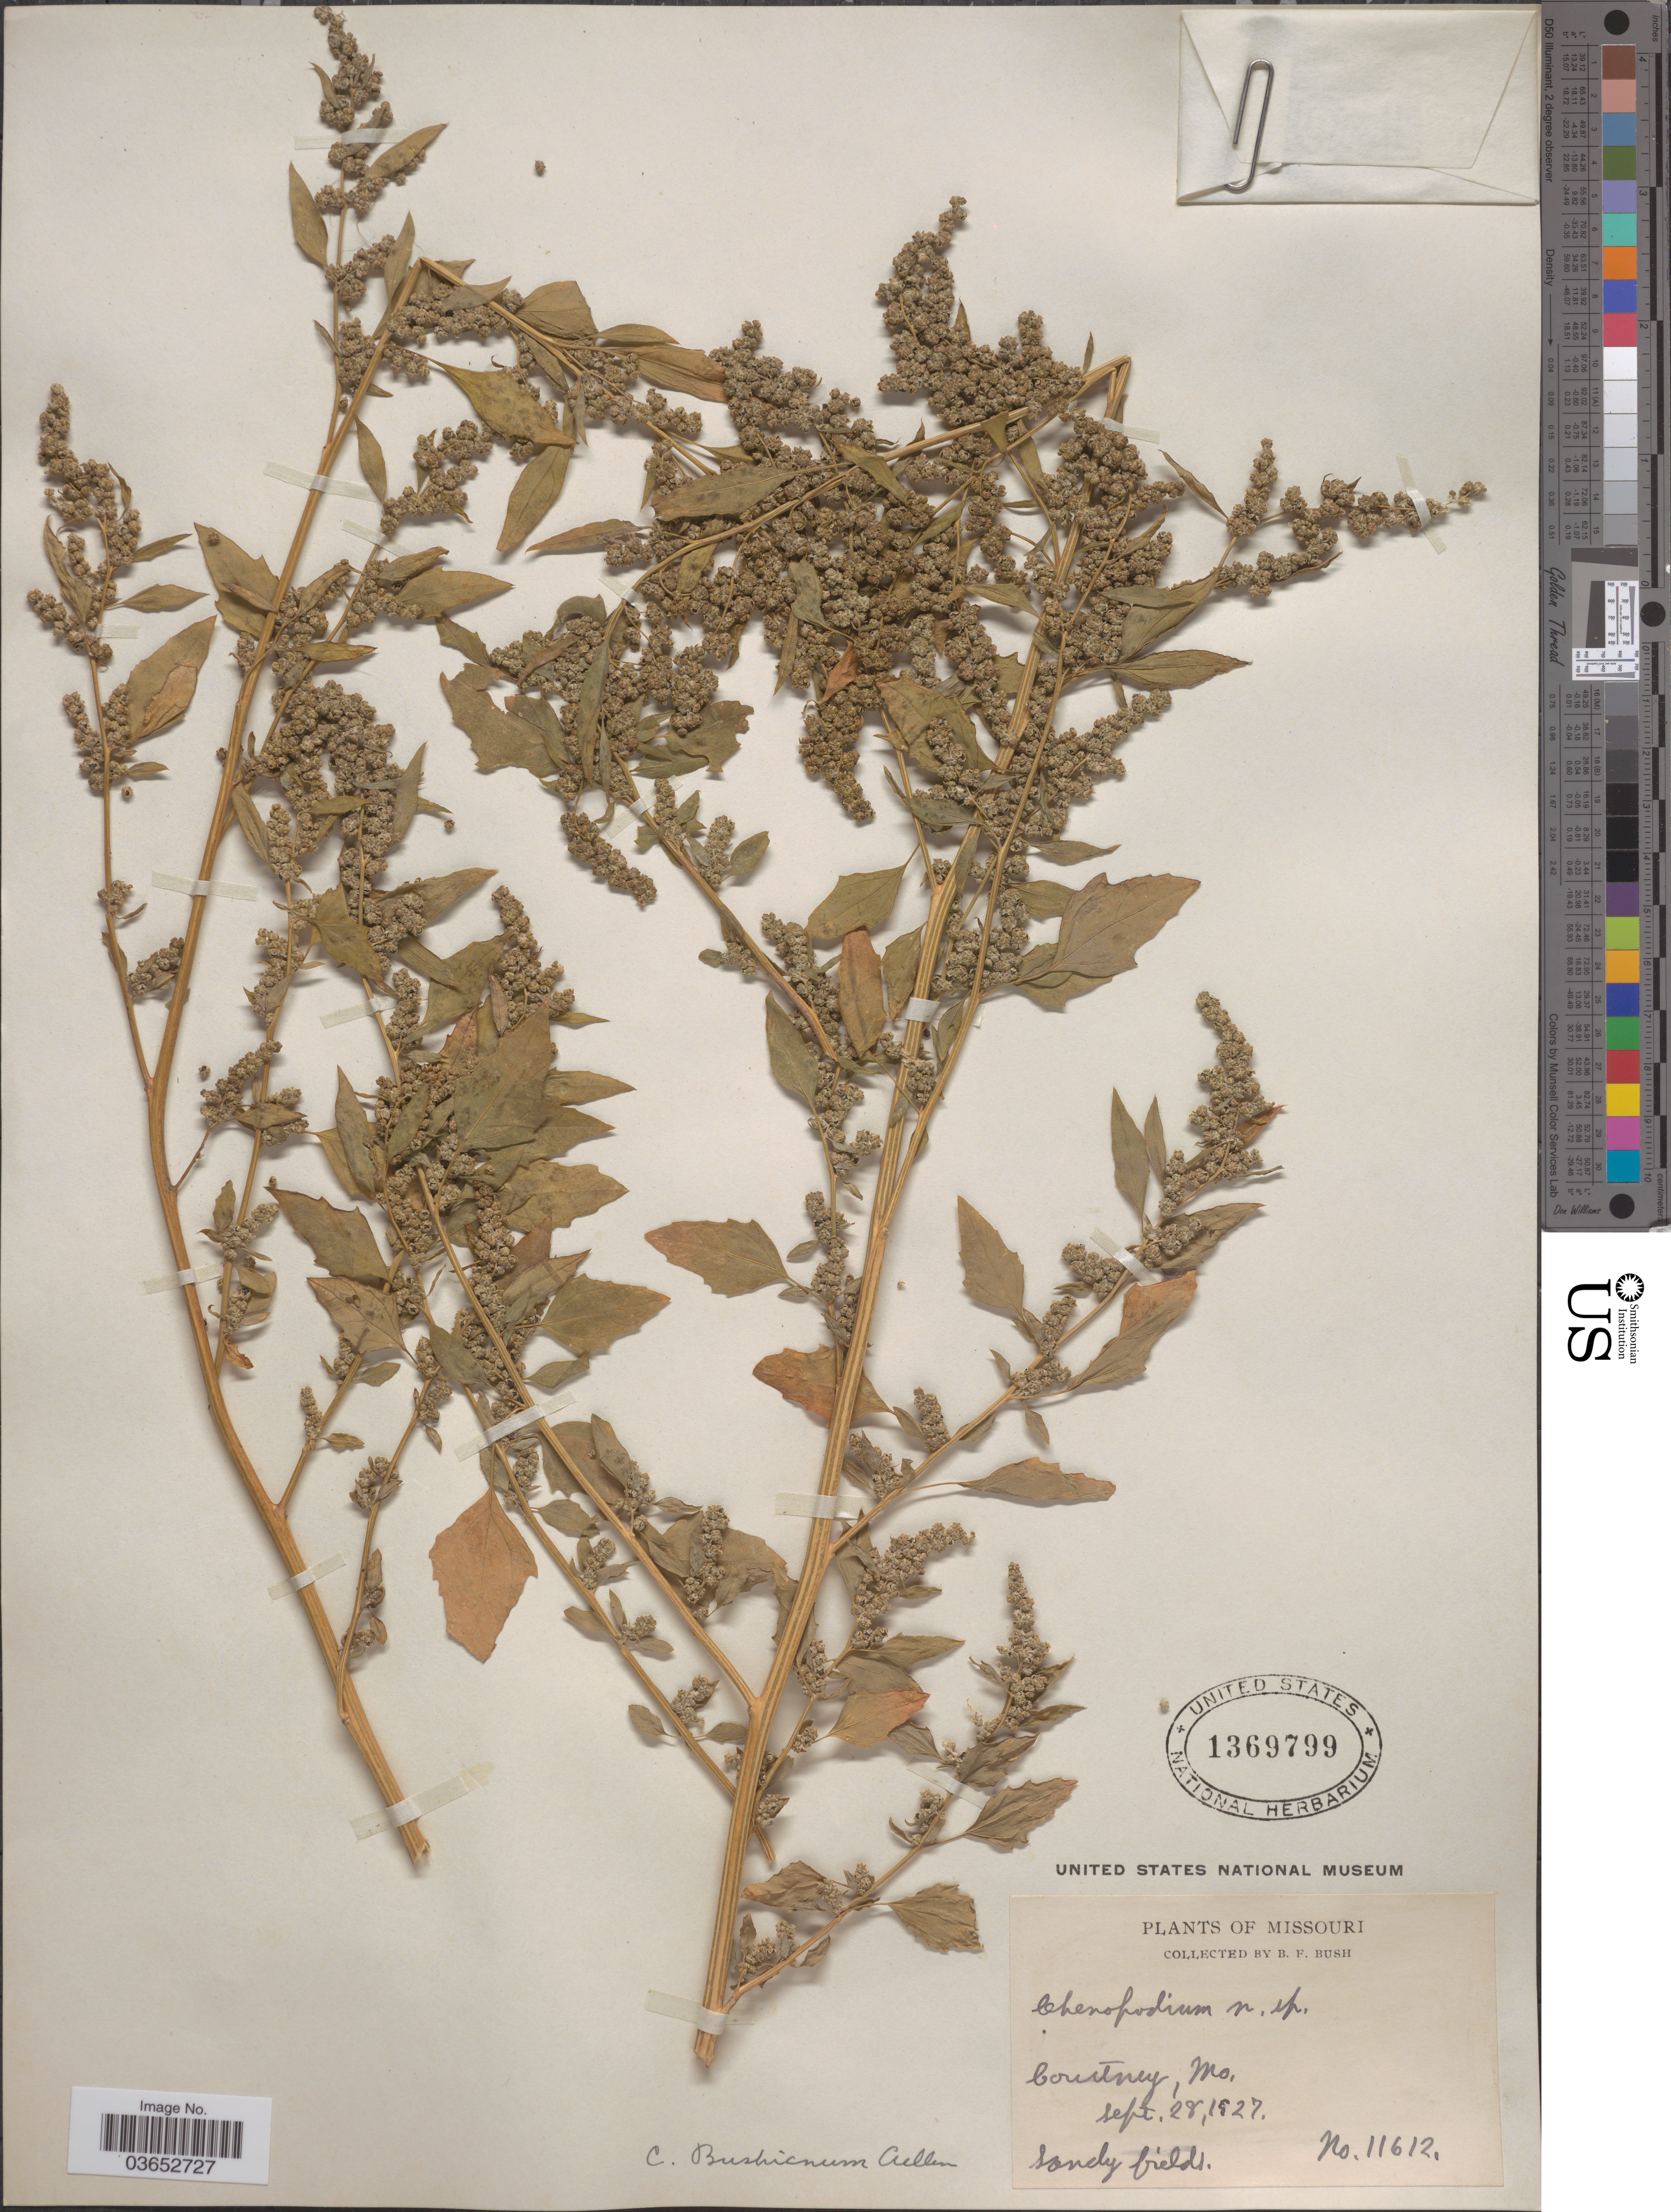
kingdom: Plantae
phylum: Tracheophyta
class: Magnoliopsida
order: Caryophyllales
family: Amaranthaceae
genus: Chenopodium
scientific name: Chenopodium bushianum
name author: Aellen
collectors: B. F. Bush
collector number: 11612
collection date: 1927-09-28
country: United States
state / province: Missouri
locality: Courtney.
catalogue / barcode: US 1369799